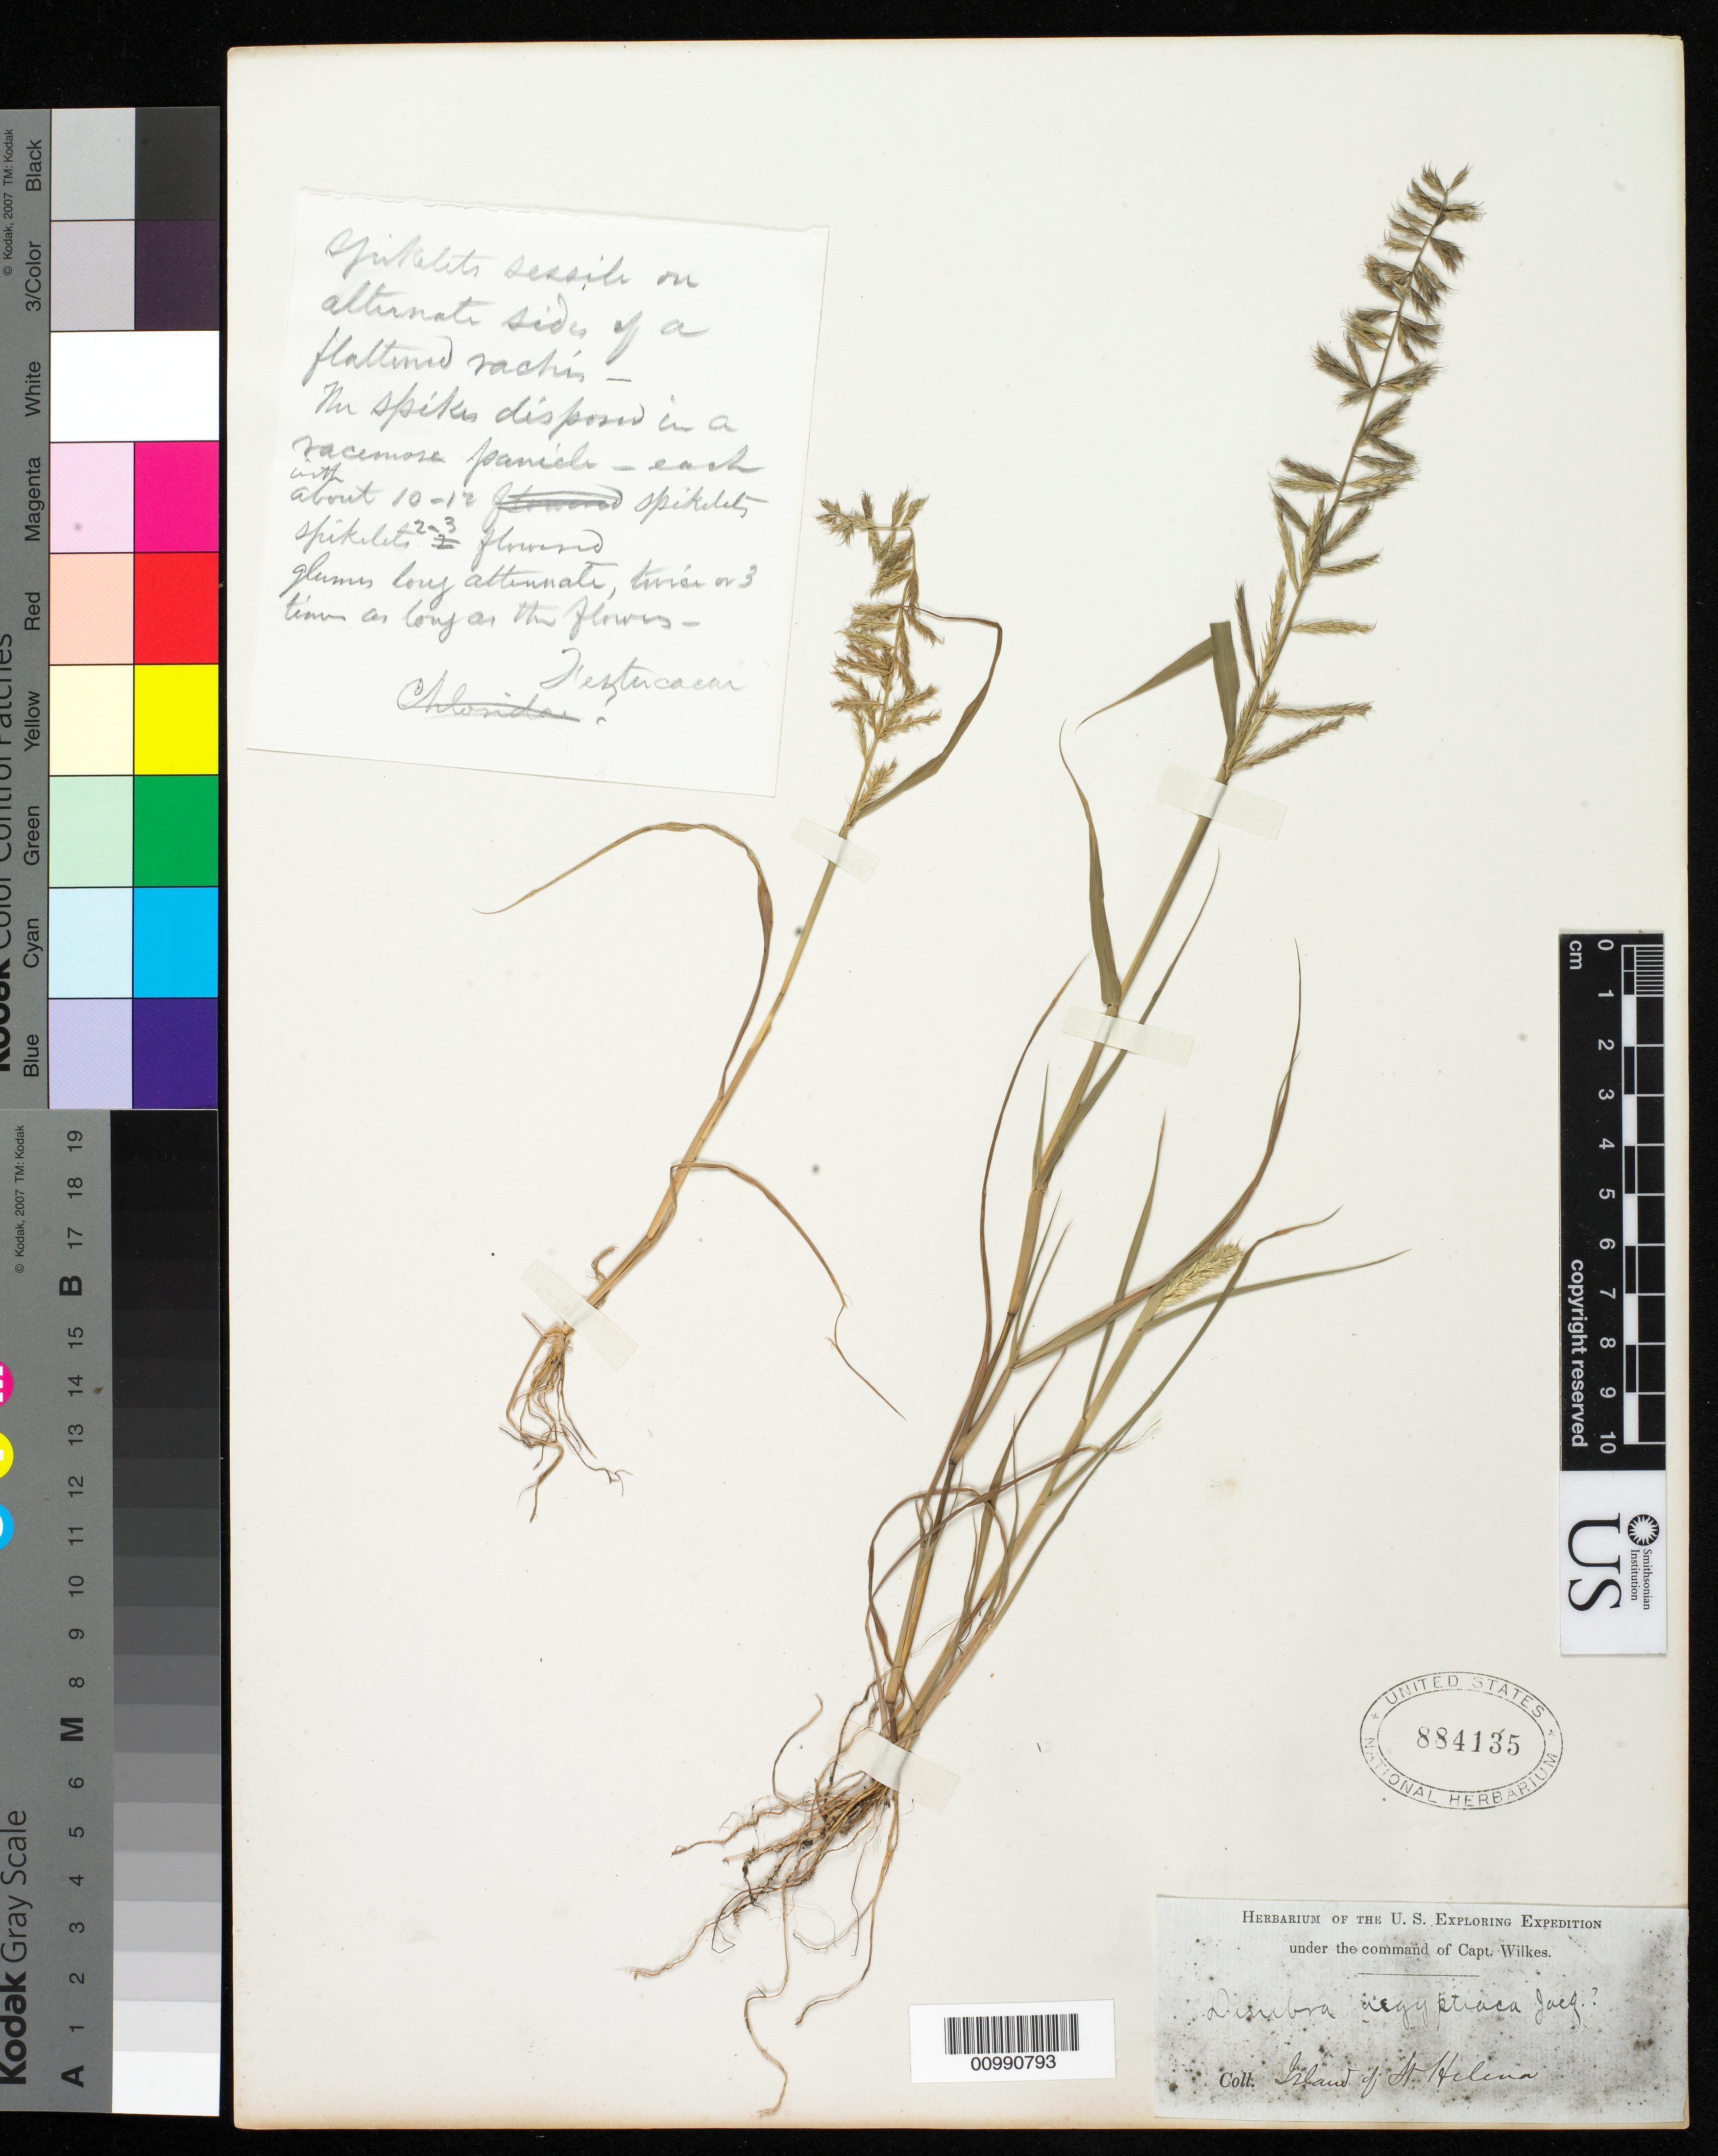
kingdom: Plantae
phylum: Tracheophyta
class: Liliopsida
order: Poales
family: Poaceae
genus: Dinebra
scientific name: Dinebra retroflexa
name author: (Vahl) Panzer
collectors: Wilkes Explor. Exped.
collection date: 1838/1842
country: St. Helena Islands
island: St. Helena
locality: Island of St. Helena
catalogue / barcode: US 884135